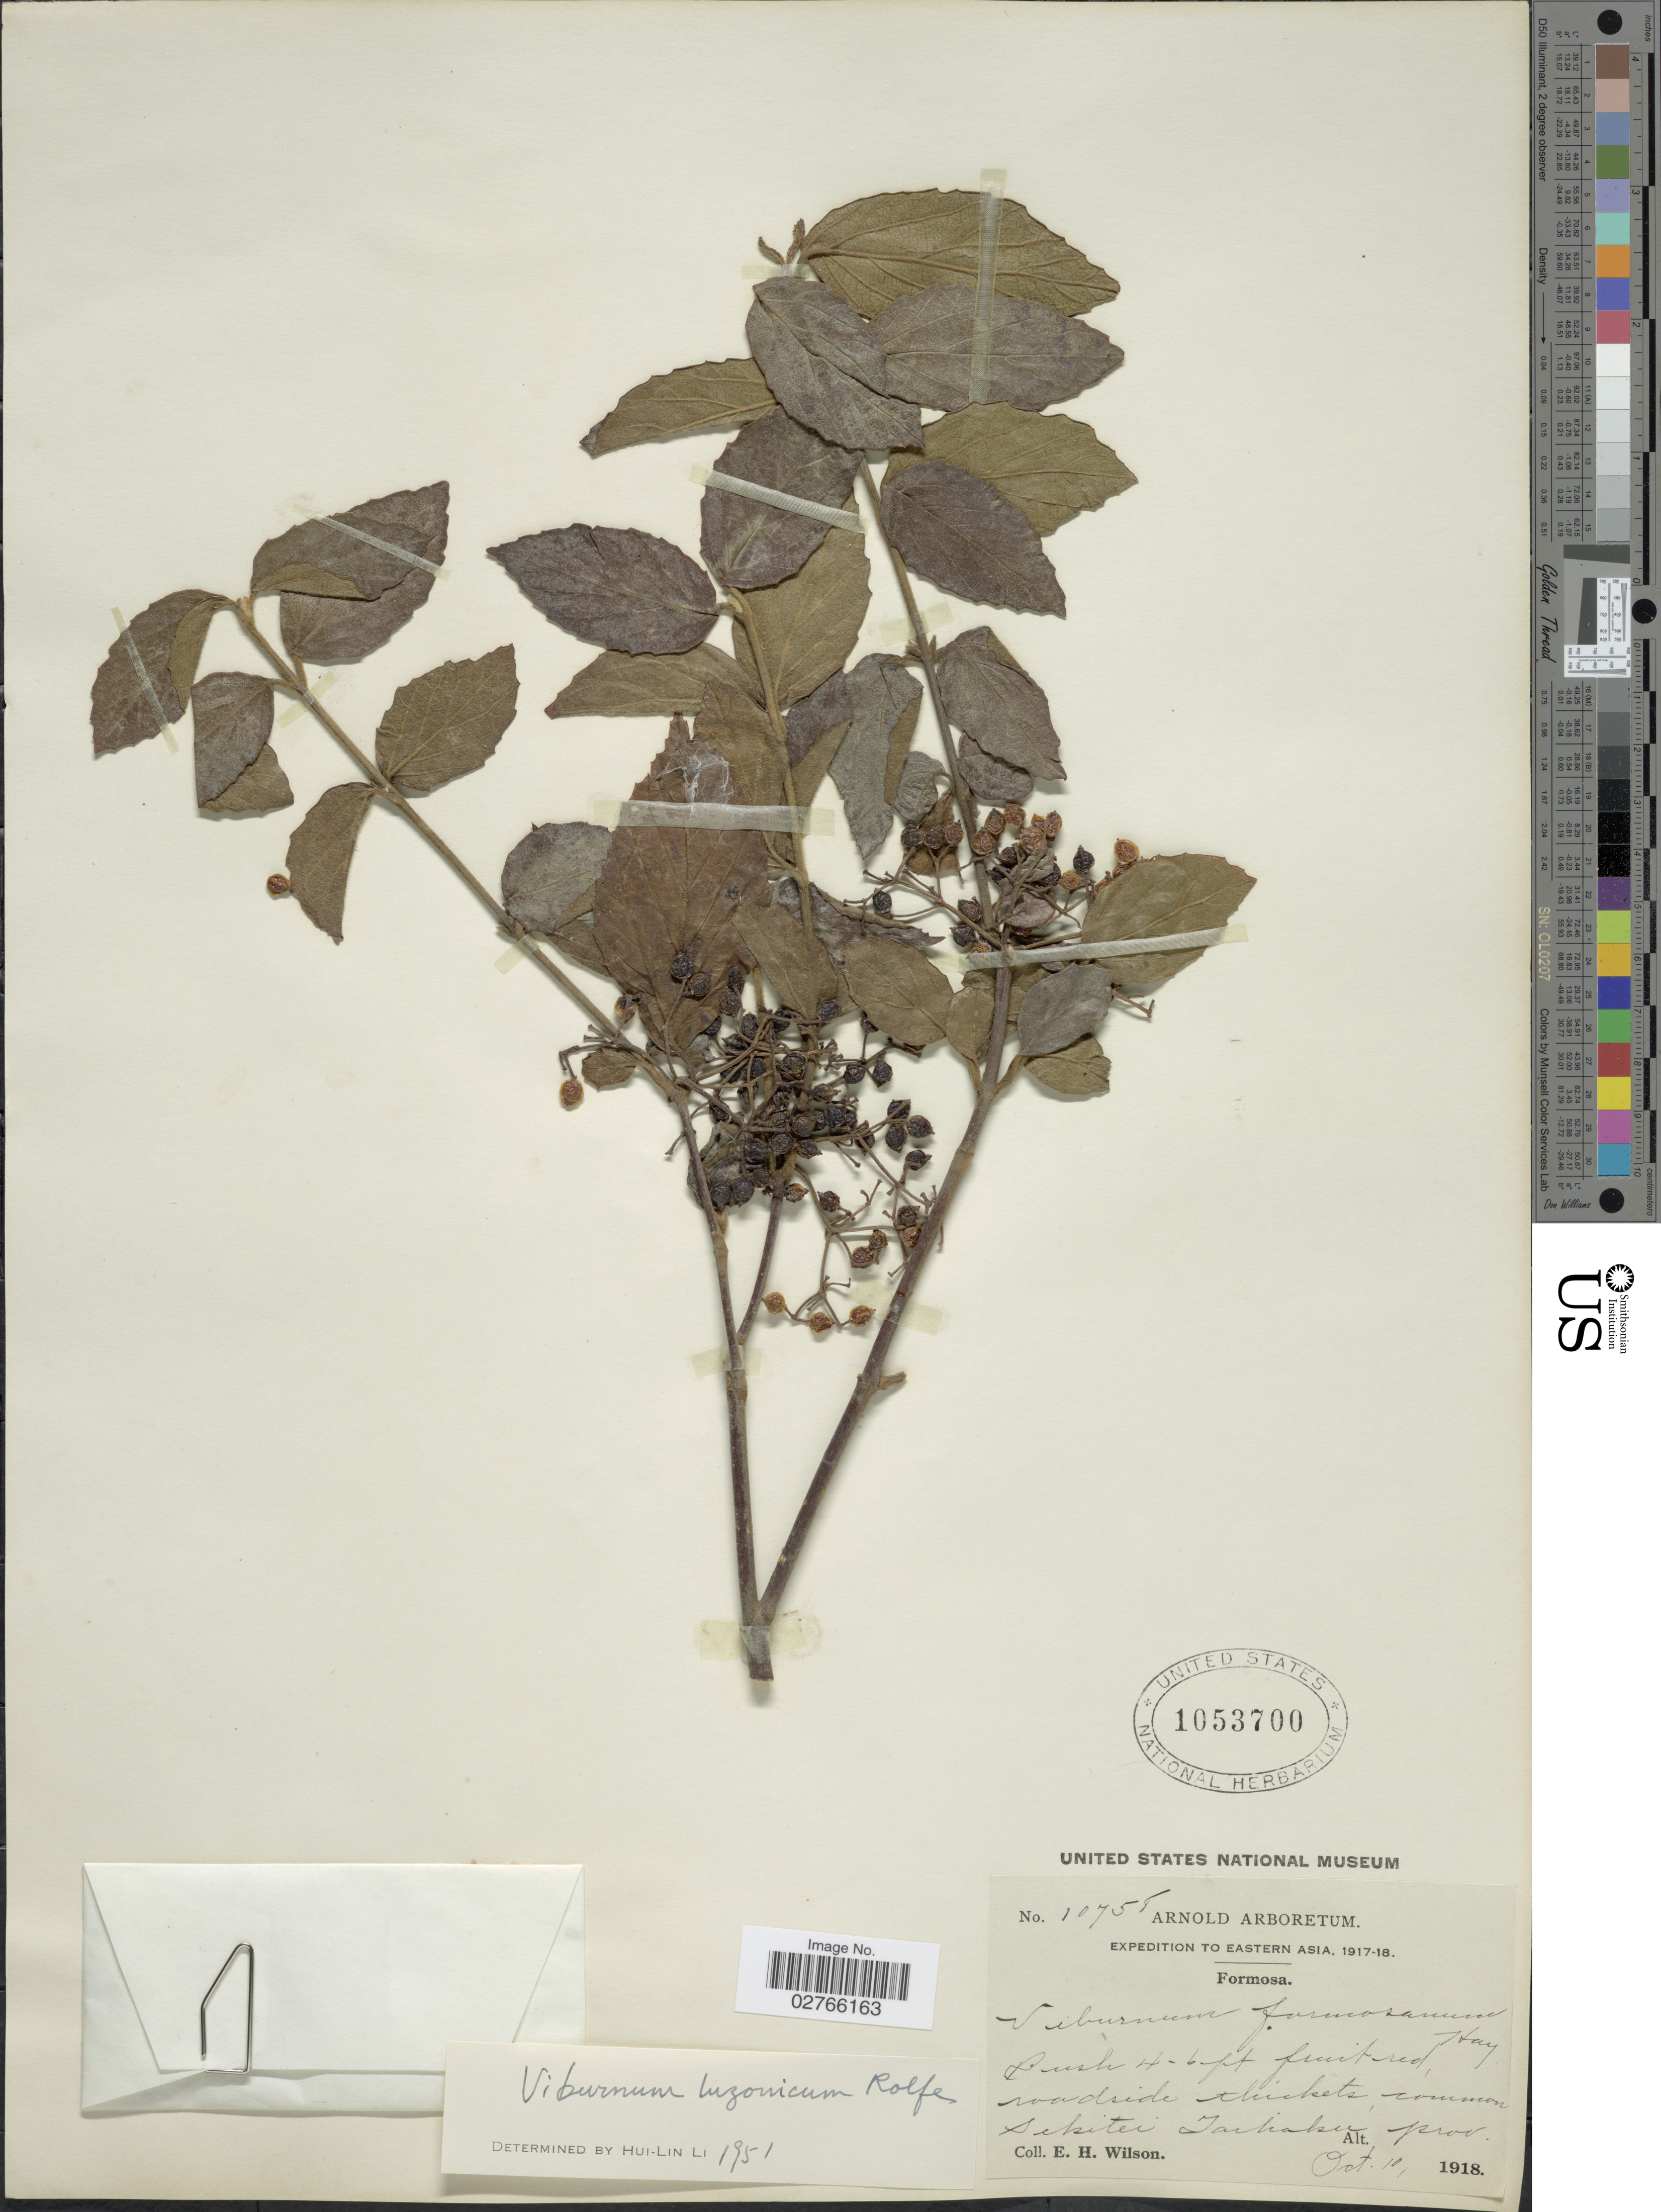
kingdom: Plantae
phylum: Tracheophyta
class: Magnoliopsida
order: Dipsacales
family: Viburnaceae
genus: Viburnum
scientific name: Viburnum luzonicum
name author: Rolfe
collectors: E. Wilson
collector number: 10758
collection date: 1918-10-10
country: Taiwan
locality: Formosa, Sekitei Taihoku prov.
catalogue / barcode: US 1053700